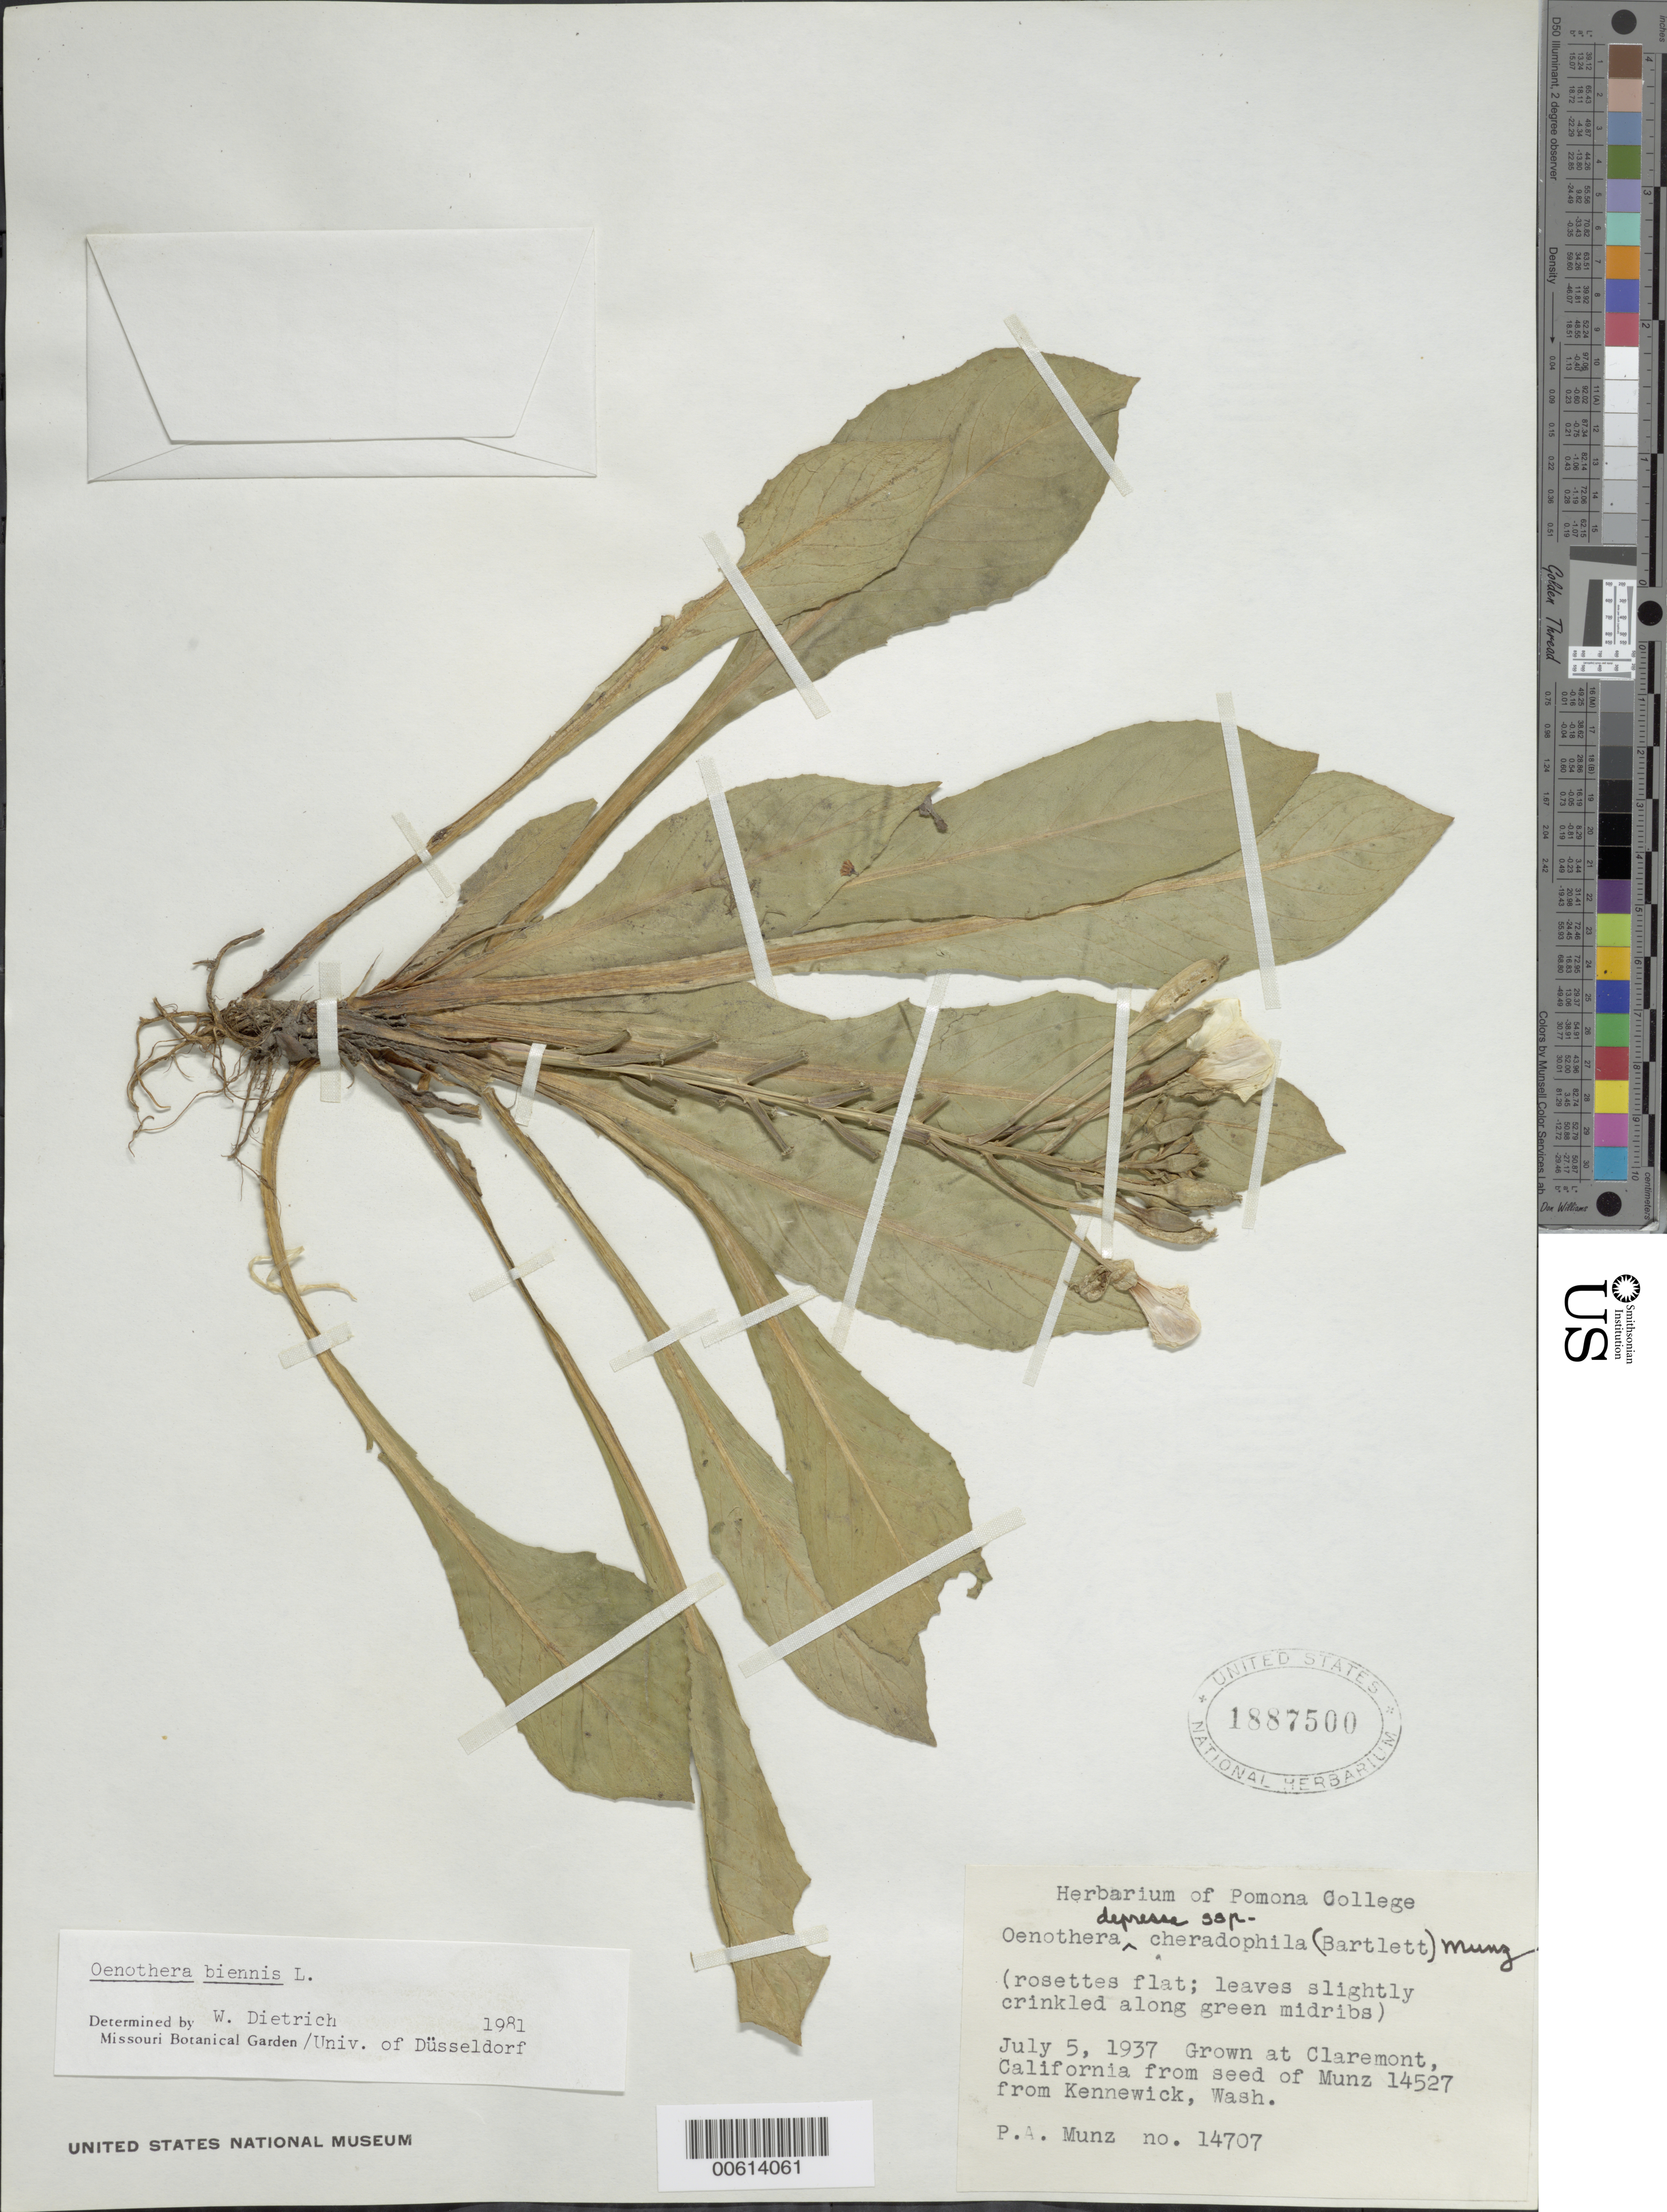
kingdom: Plantae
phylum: Tracheophyta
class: Magnoliopsida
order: Myrtales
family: Onagraceae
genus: Oenothera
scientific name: Oenothera biennis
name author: L.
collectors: P. A. Munz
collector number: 14707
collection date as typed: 05 Jul 1937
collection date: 1937-07-05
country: United States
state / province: California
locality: Pomona College, Claremont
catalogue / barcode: US 1887500